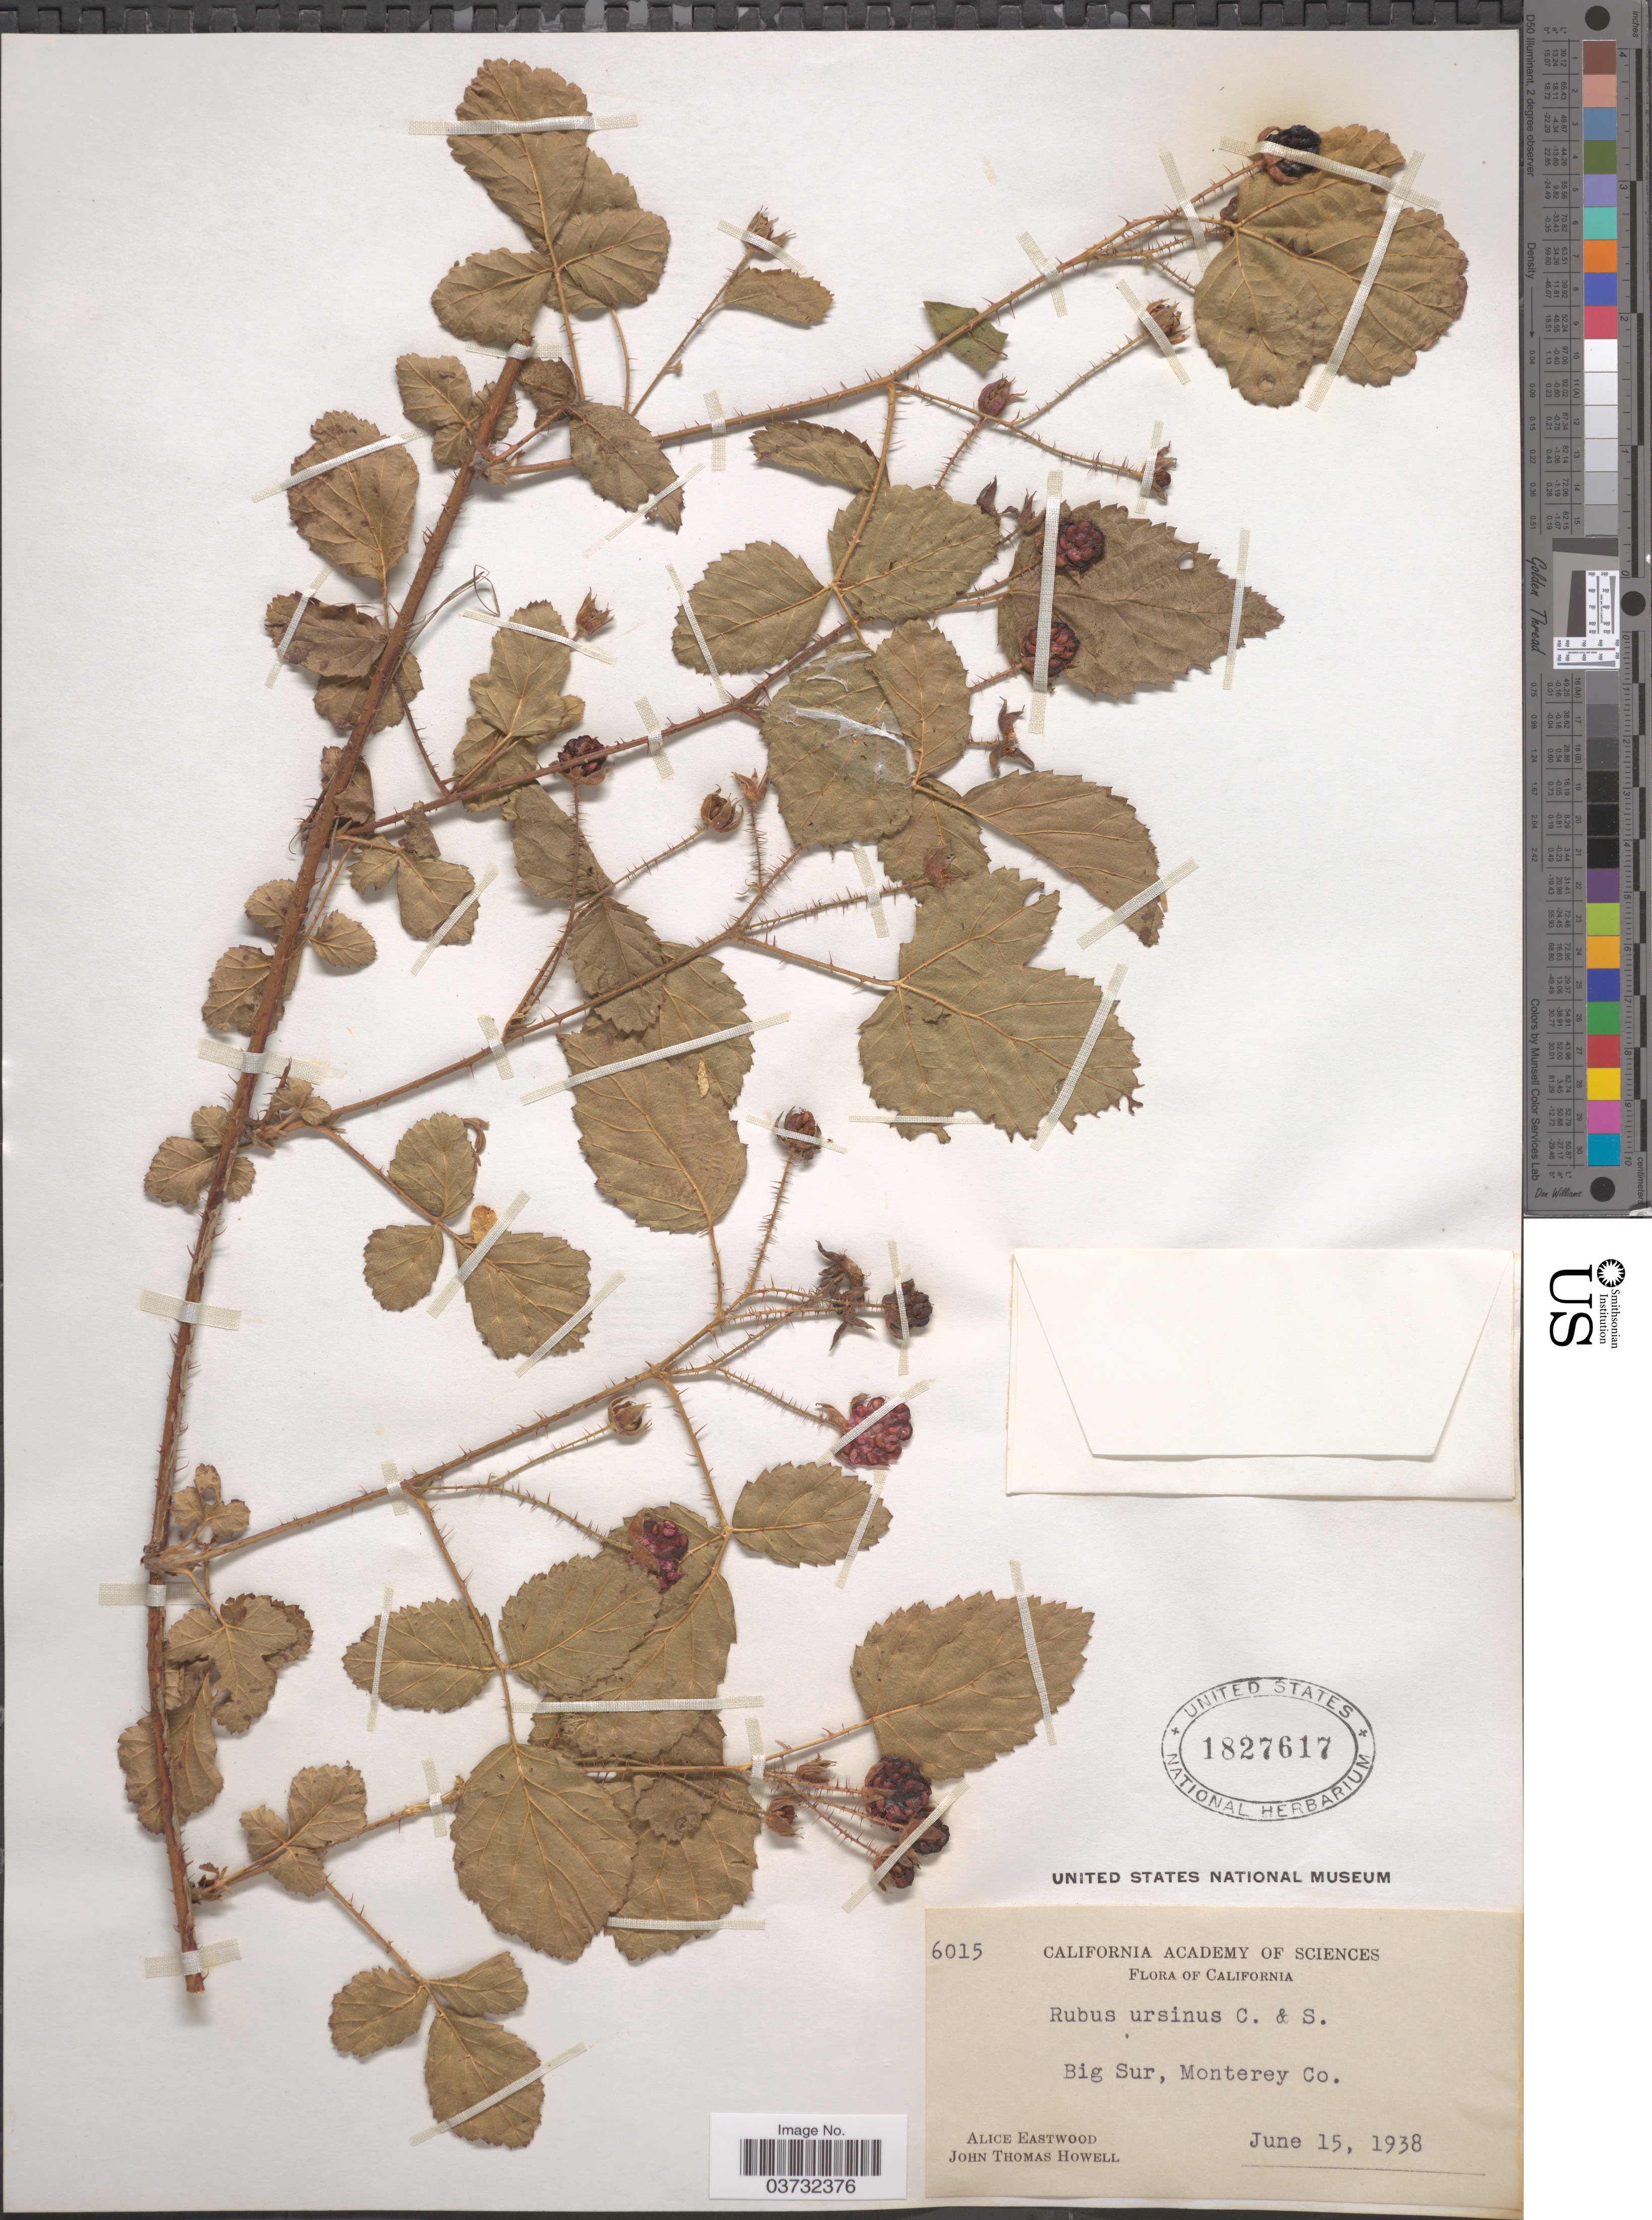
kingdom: Plantae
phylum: Tracheophyta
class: Magnoliopsida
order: Rosales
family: Rosaceae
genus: Rubus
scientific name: Rubus ursinus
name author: (Schltdl.) Cham.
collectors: A. Eastwood & J. T. Howell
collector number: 6015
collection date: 1938-06-15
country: United States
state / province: California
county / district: Monterey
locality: Big Sur, Monterey Co.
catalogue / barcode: US 1827617